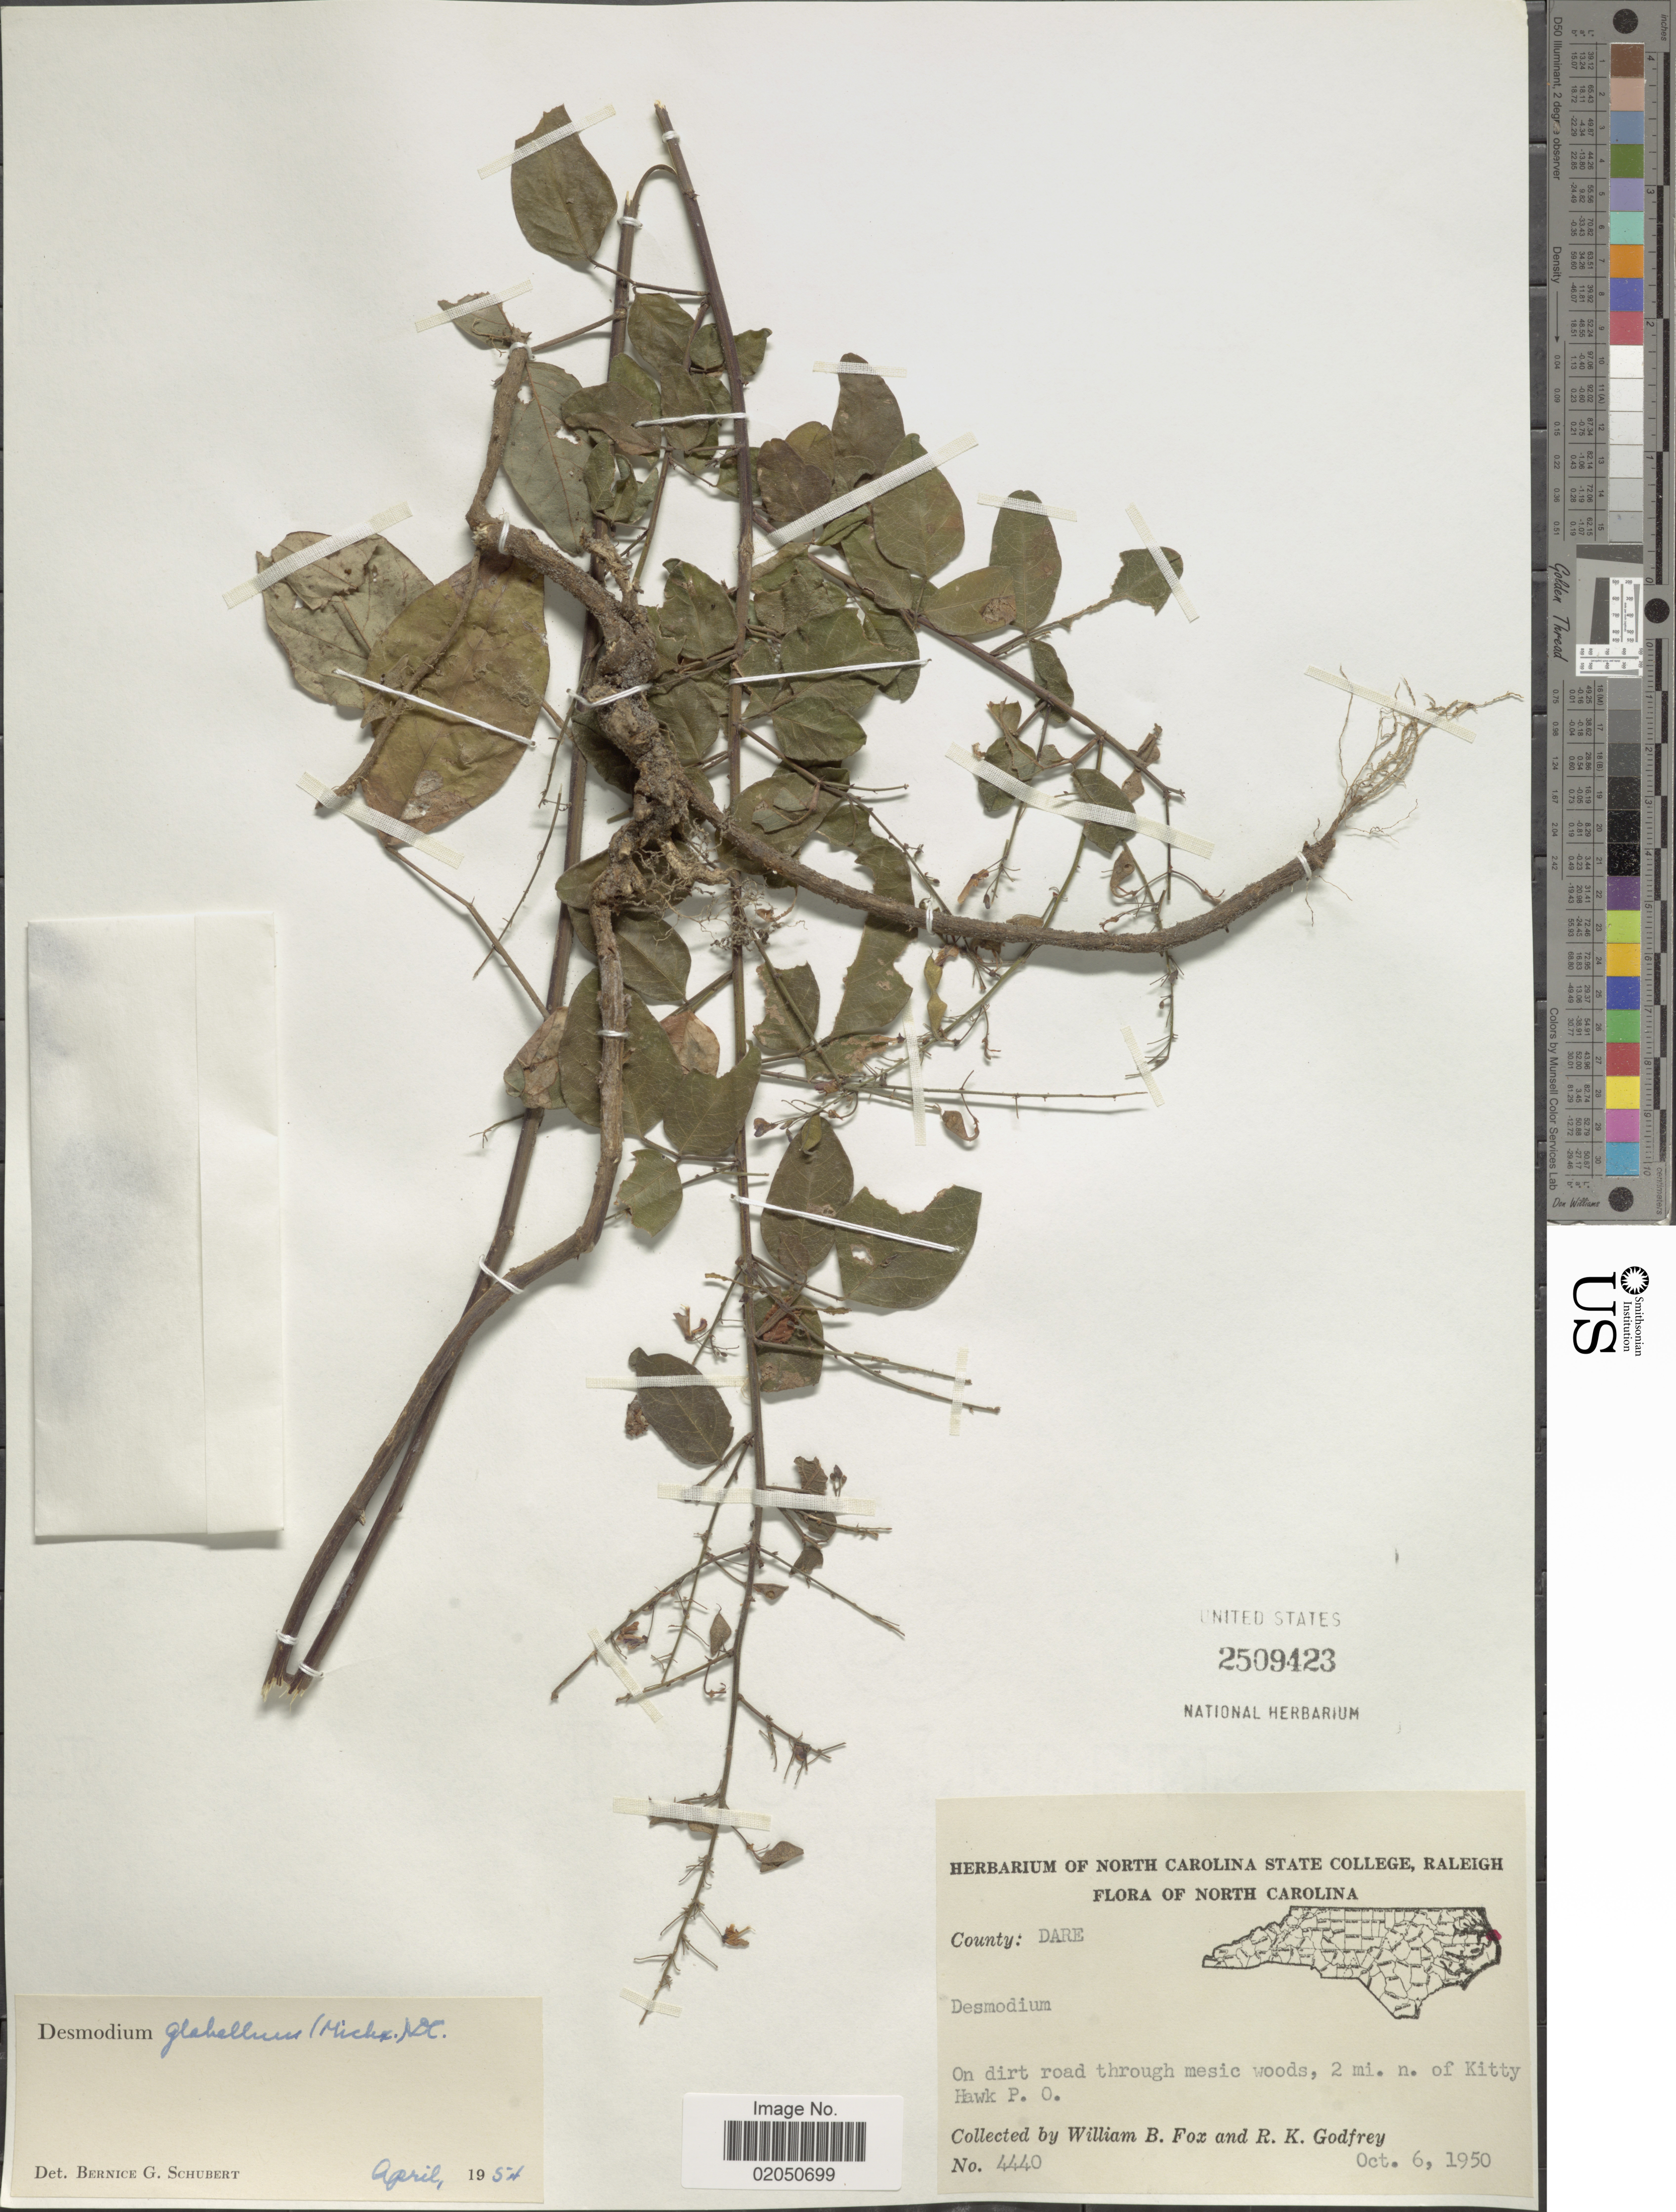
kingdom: Plantae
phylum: Tracheophyta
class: Magnoliopsida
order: Fabales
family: Fabaceae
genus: Desmodium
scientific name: Desmodium glabellum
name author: (Michx.) DC.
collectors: W. B. Fox & R. K. Godfrey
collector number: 4440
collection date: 1950-10-06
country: United States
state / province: North Carolina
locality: County: Dare, 2 mi. n. of Kitty Hawk, P.O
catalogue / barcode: US 2509423